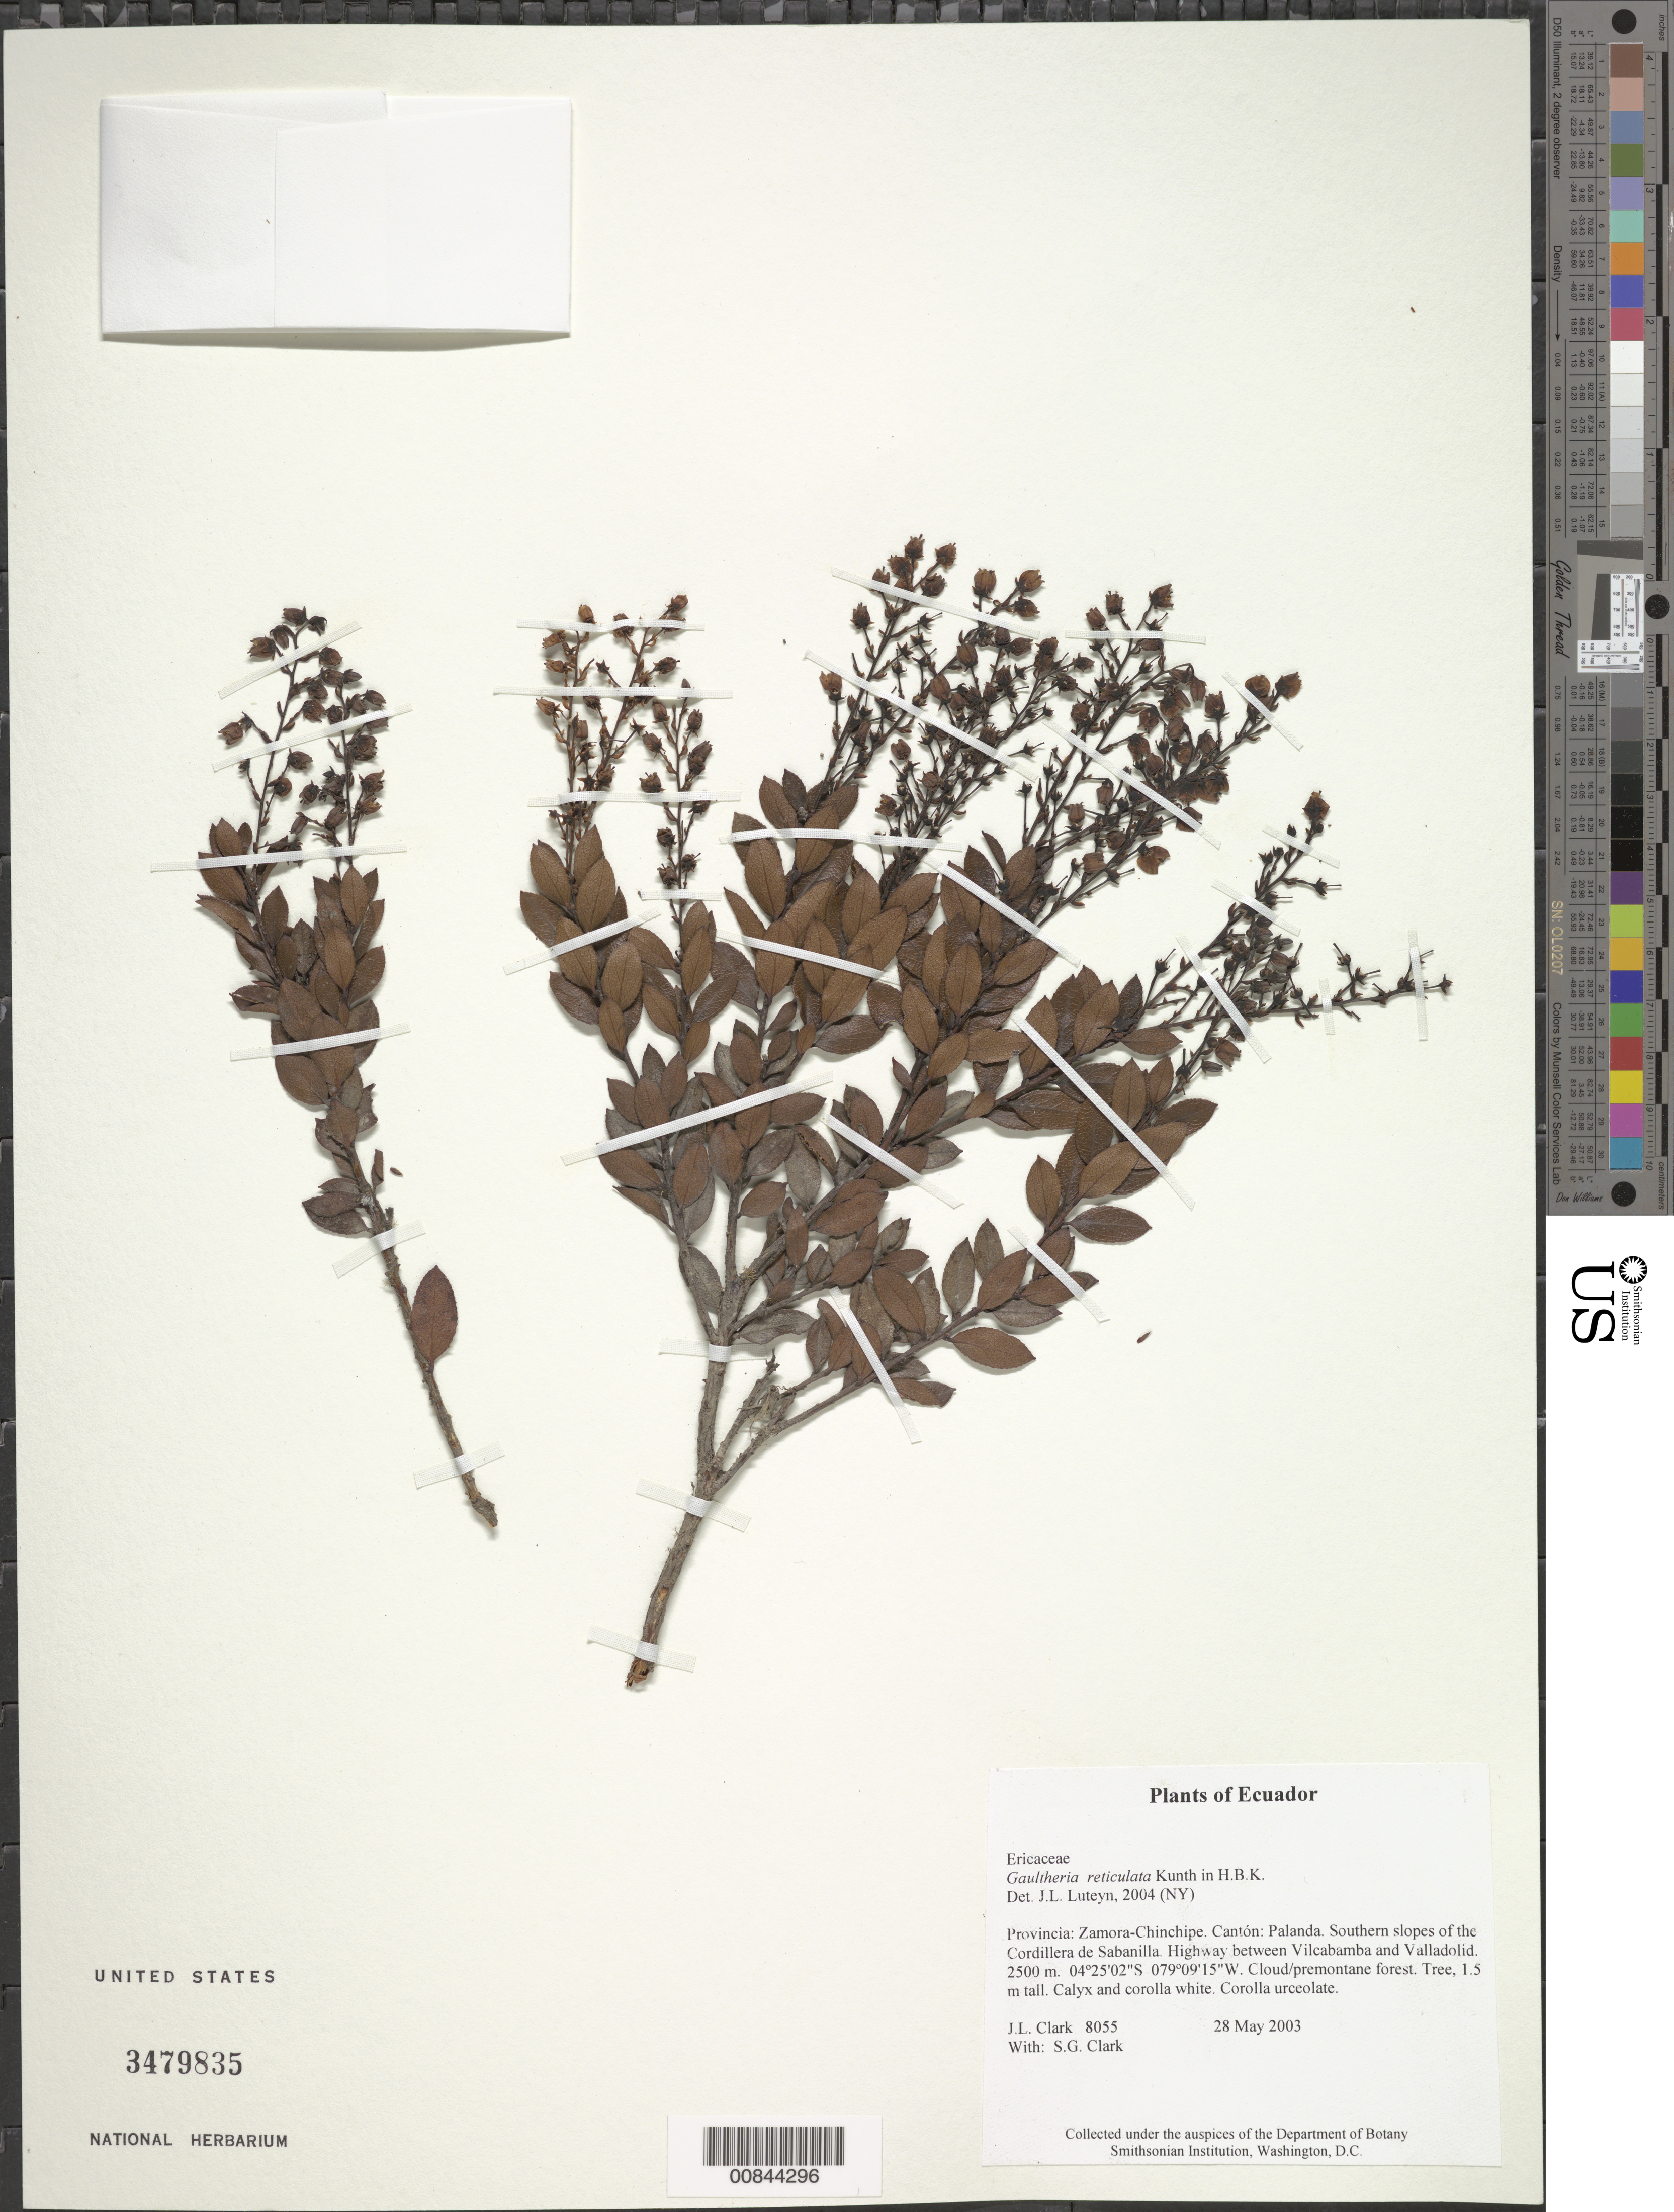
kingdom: Plantae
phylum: Tracheophyta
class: Magnoliopsida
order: Ericales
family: Ericaceae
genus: Gaultheria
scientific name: Gaultheria reticulata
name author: Kunth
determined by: Luteyn, J. L.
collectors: J. L. Clark & S. G. Clark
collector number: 08055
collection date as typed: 28 May 2003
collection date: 2003-05-28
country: Ecuador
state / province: Zamora-Chinchipe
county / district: Palanda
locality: Southern slopes of the Cordillera de Sabanilla. Highway between Vilcabamba and Valladolid.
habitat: Cloud/premontane forest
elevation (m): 2500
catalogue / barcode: US 3479835